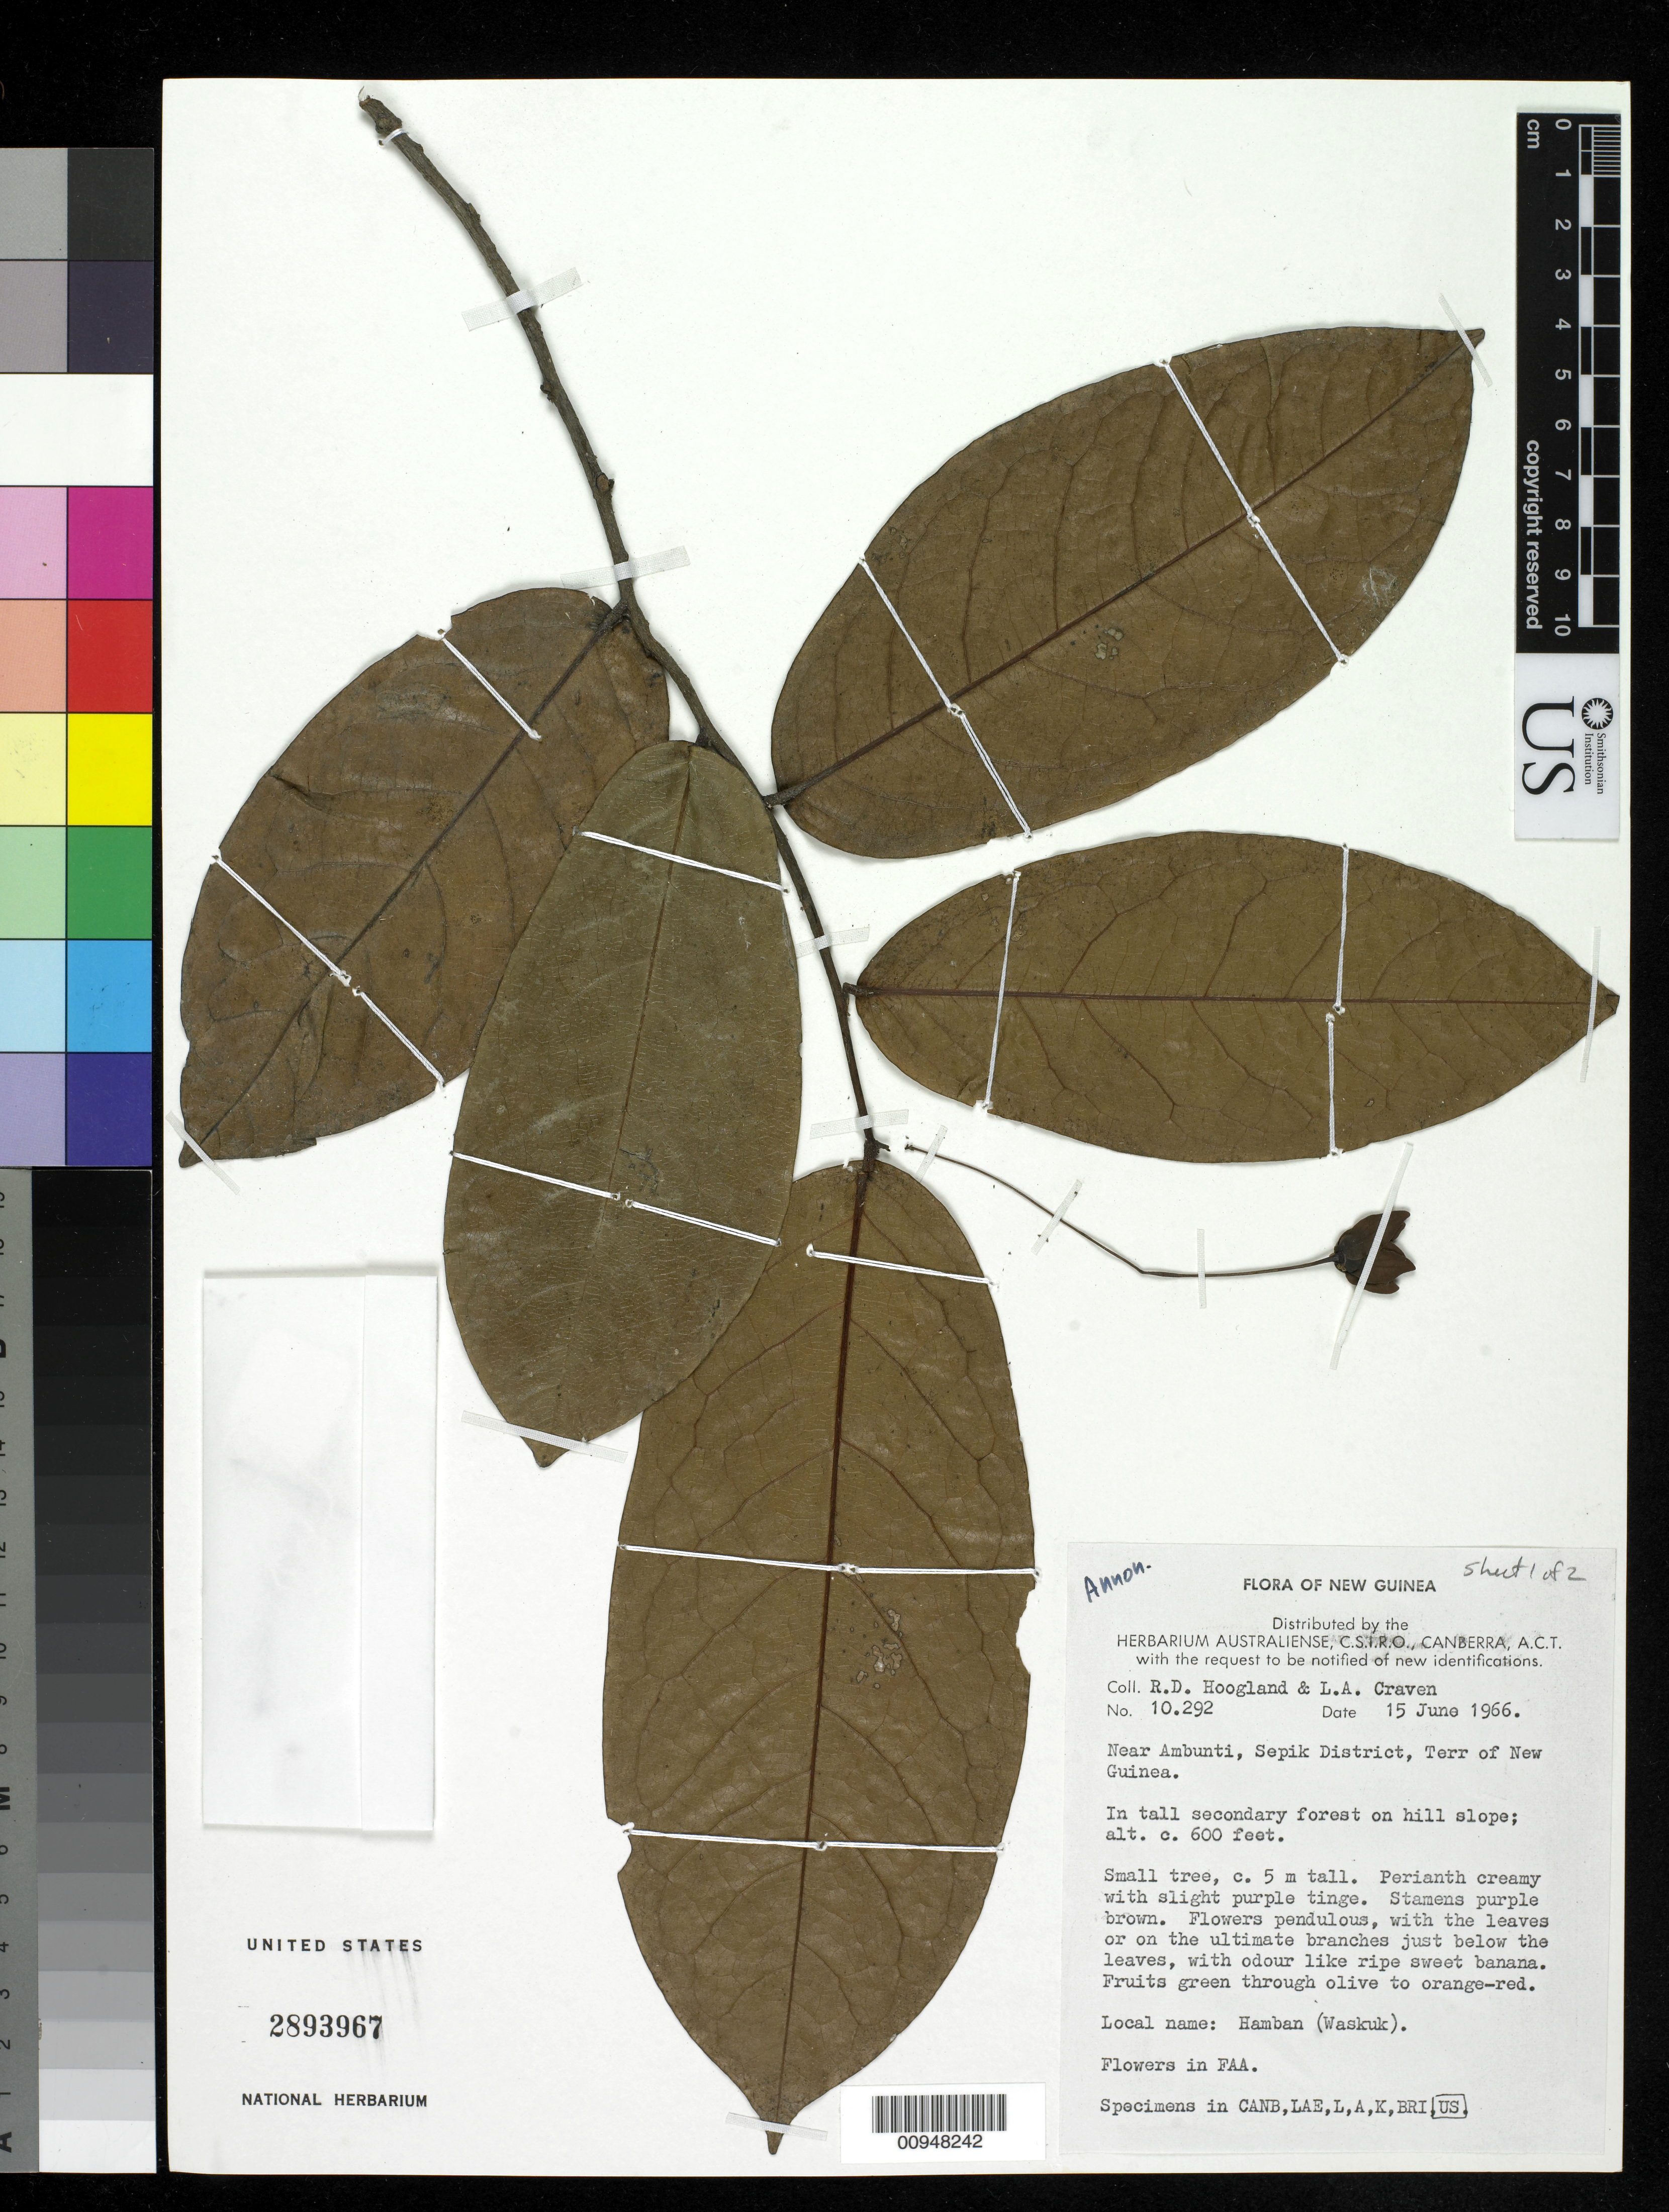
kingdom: Plantae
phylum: Tracheophyta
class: Magnoliopsida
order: Magnoliales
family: Annonaceae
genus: Polyalthia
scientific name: Polyalthia leptopoda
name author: Diels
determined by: James, Shelley A.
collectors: R. D. Hoogland & L. A. Craven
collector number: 10292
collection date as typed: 15 Jun 1966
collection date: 1966-06-15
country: Papua New Guinea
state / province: East Sepik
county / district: Ambunti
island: New Guinea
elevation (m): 183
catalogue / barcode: US 2893967